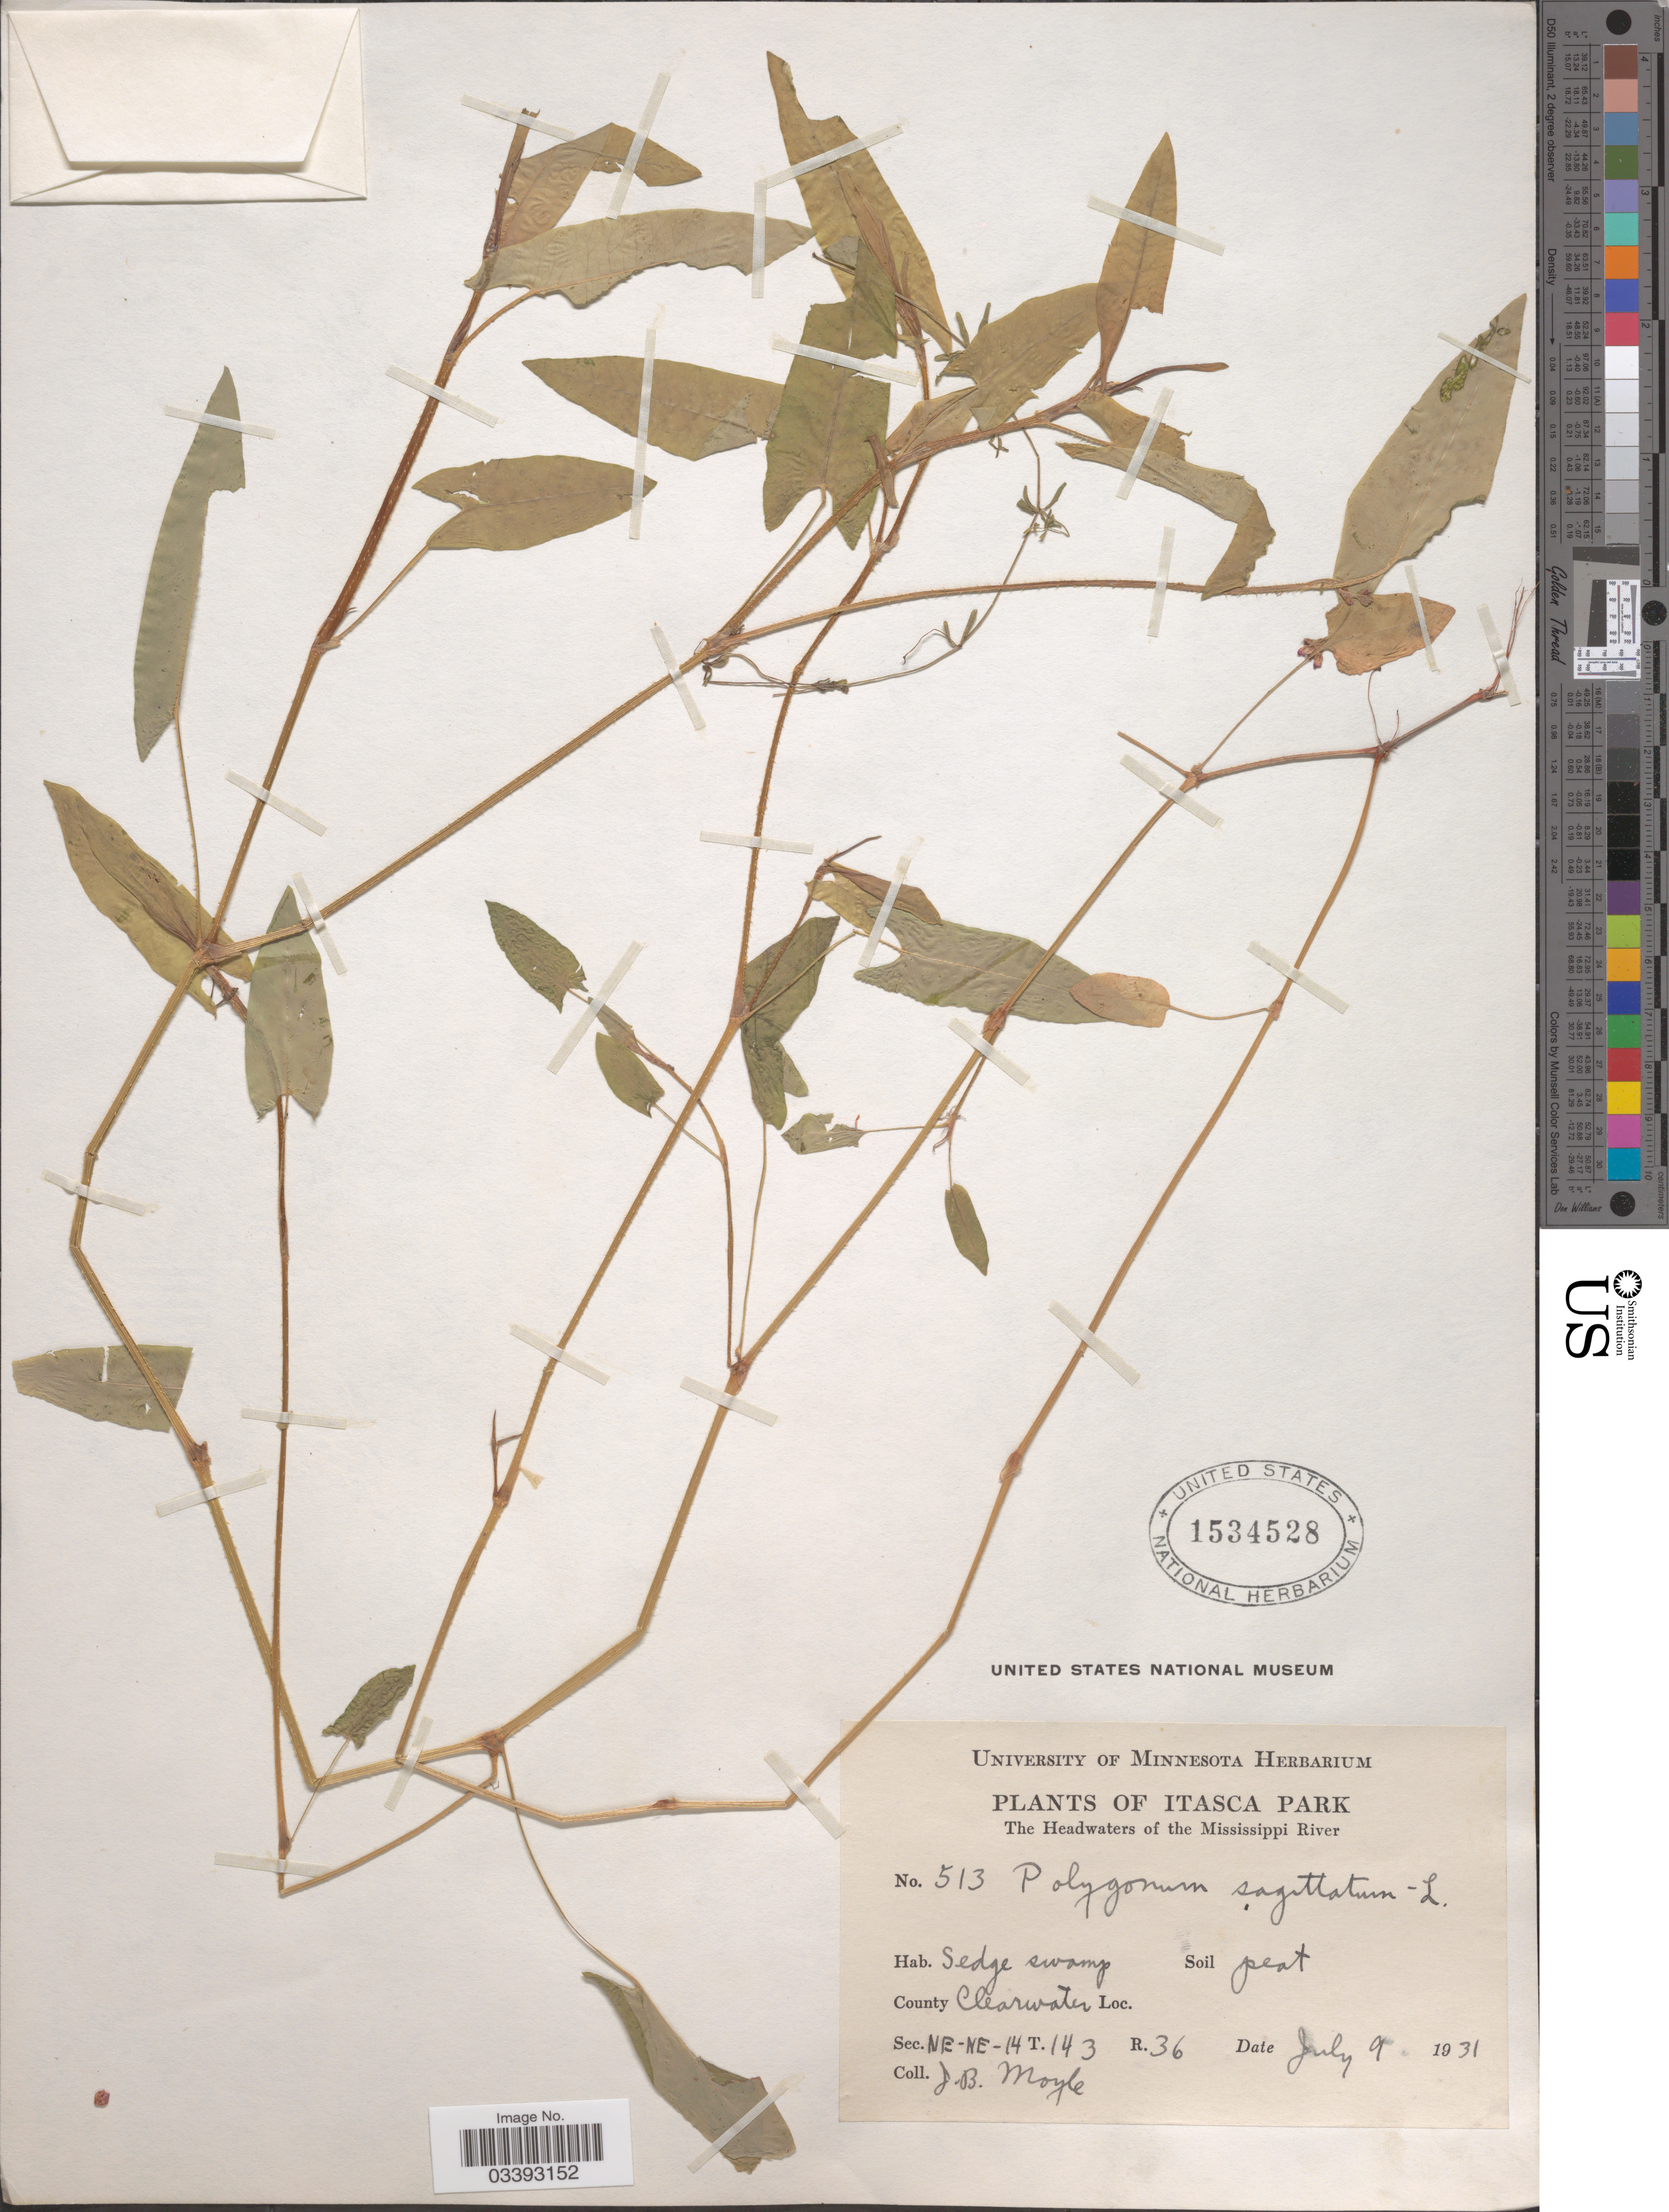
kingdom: Plantae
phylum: Tracheophyta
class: Magnoliopsida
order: Caryophyllales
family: Polygonaceae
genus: Persicaria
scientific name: Persicaria sagittata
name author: (L.) H. Gross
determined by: Atha, D. E.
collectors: J. Moyle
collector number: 513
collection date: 1931-07-09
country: United States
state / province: Minnesota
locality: Itasca Park.The Headwaters of the Mississippi River. County Clearwater. Sec. NE-NE-14 T.143 R.36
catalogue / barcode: US 1534528